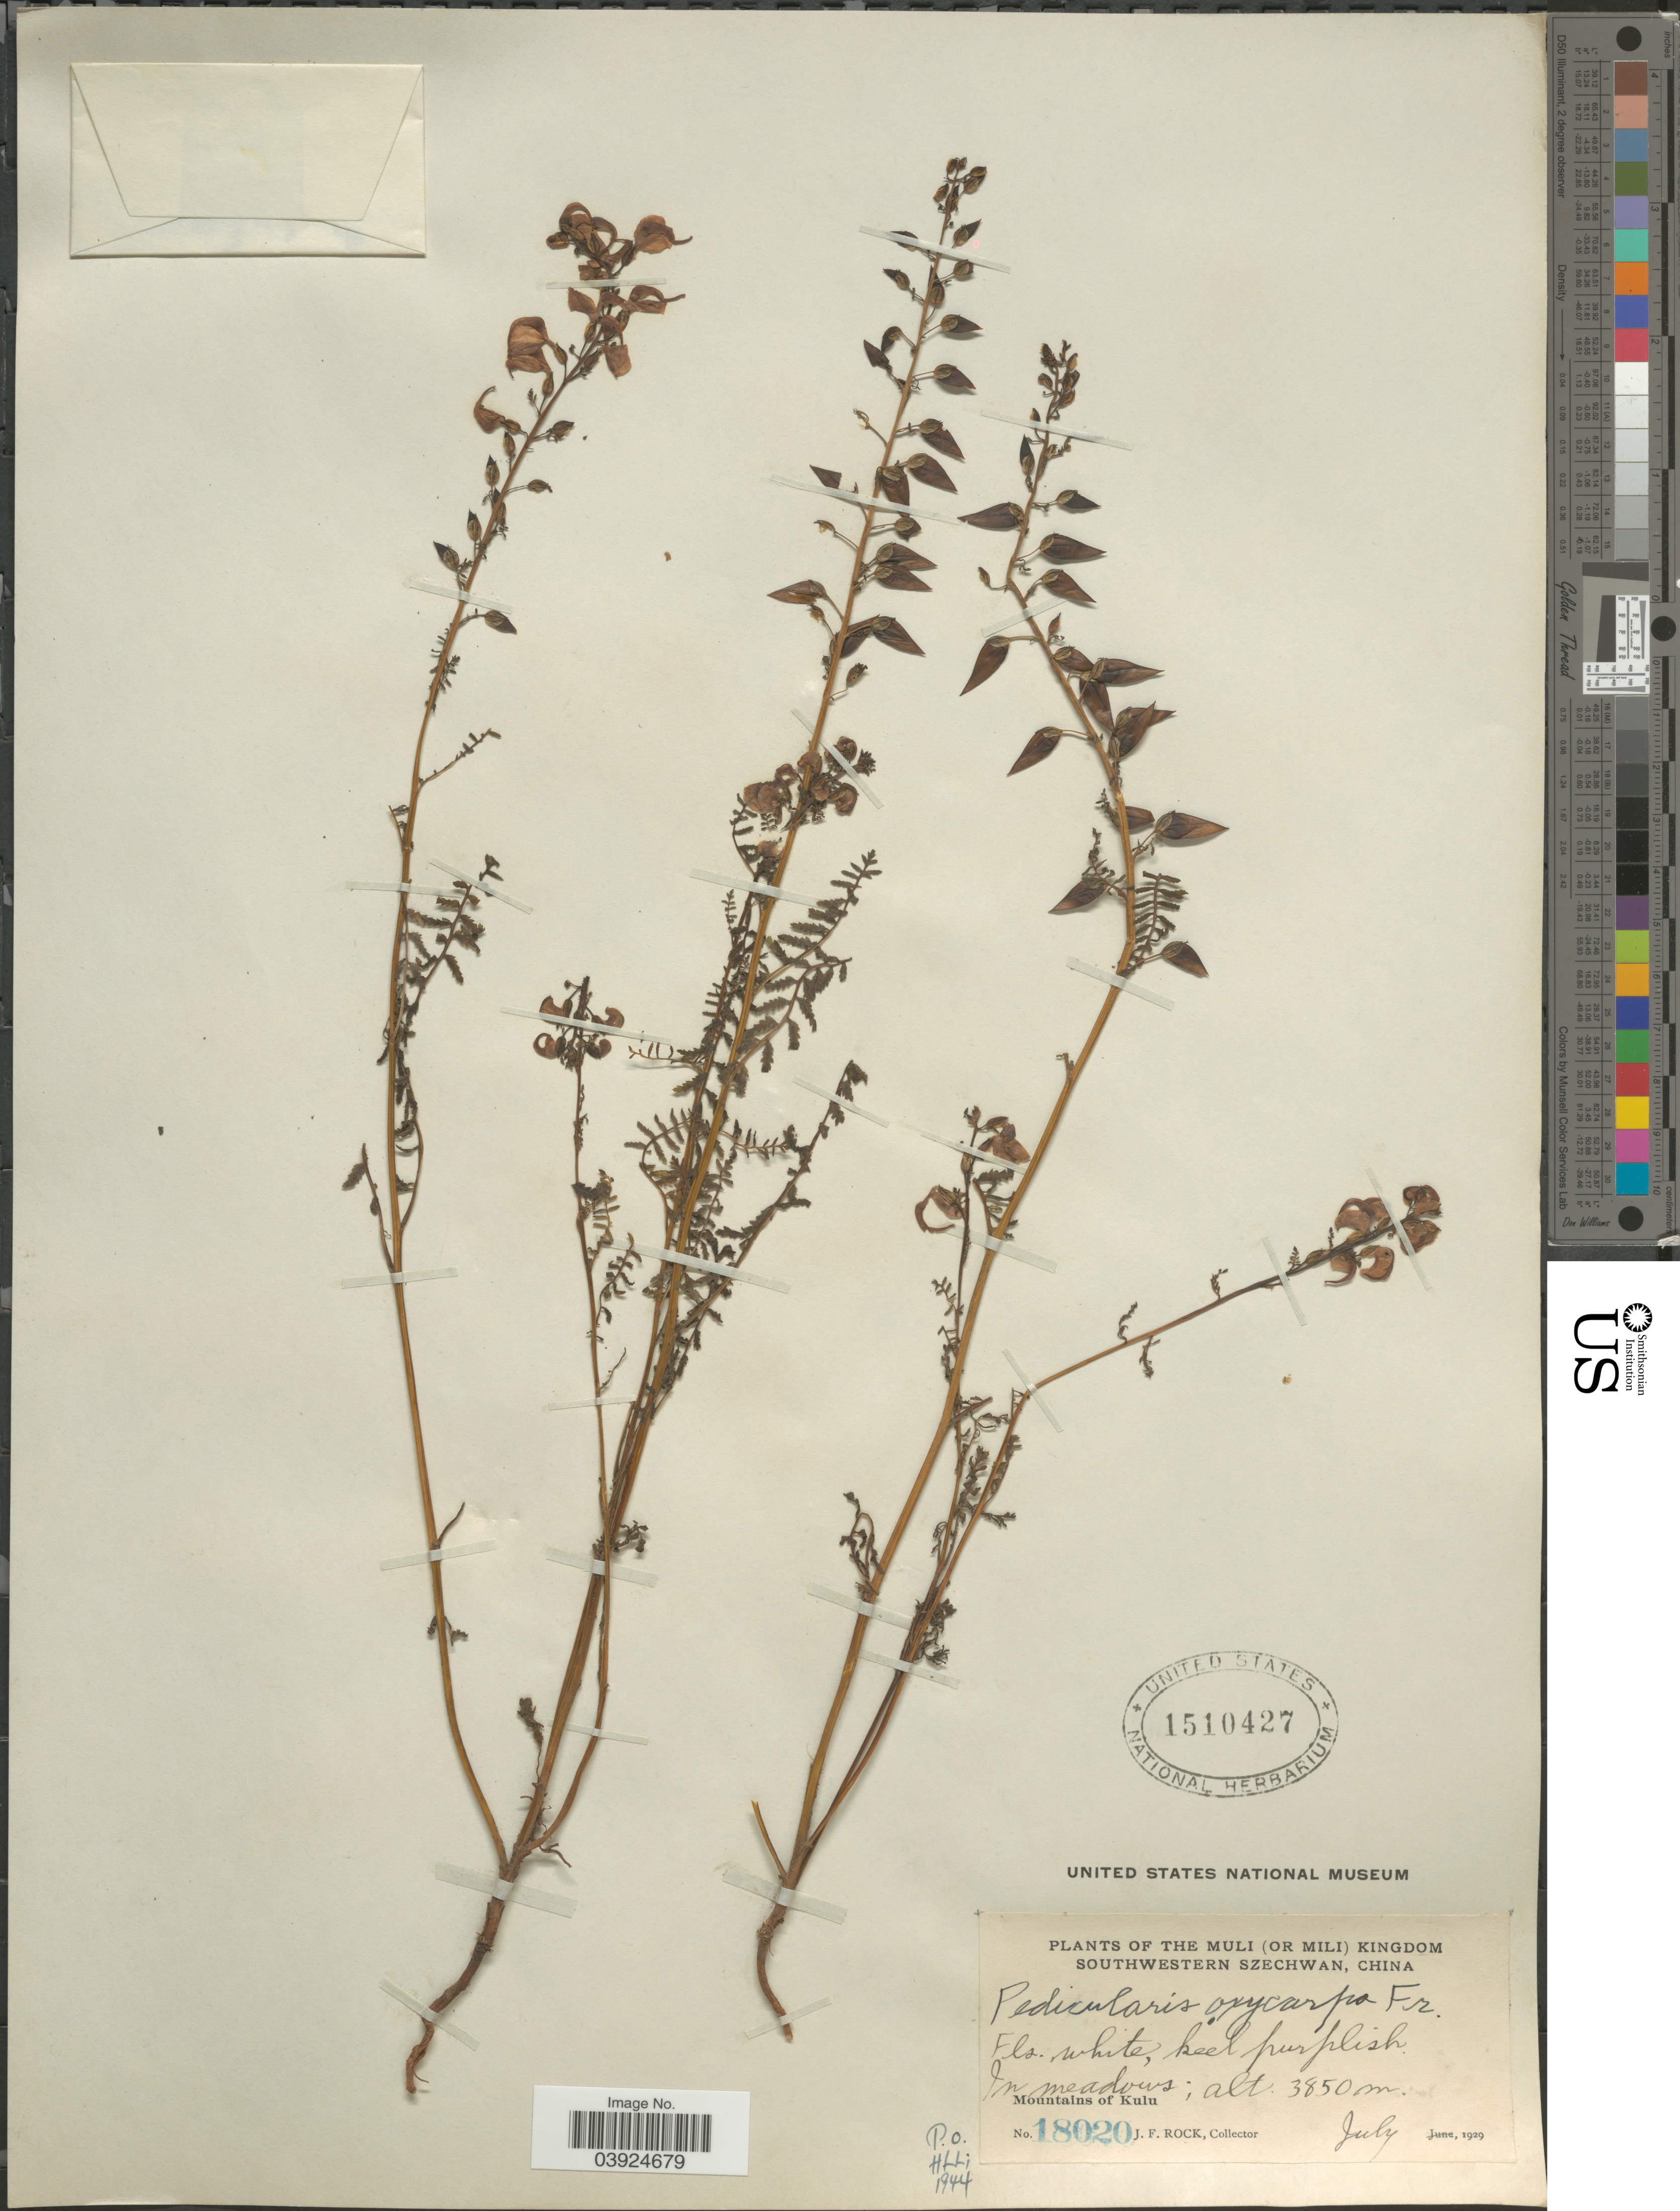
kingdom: Plantae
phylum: Tracheophyta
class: Magnoliopsida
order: Lamiales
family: Orobanchaceae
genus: Pedicularis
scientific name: Pedicularis oxycarpa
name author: Franch. ex Maxim.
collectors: J. Rock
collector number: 18020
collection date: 1929-07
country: China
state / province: Sichuan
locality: The Muli (or Mili) Kingdom. Southwestern Szechwan. Mountains of Kulu.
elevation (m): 3850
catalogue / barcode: US 1510427